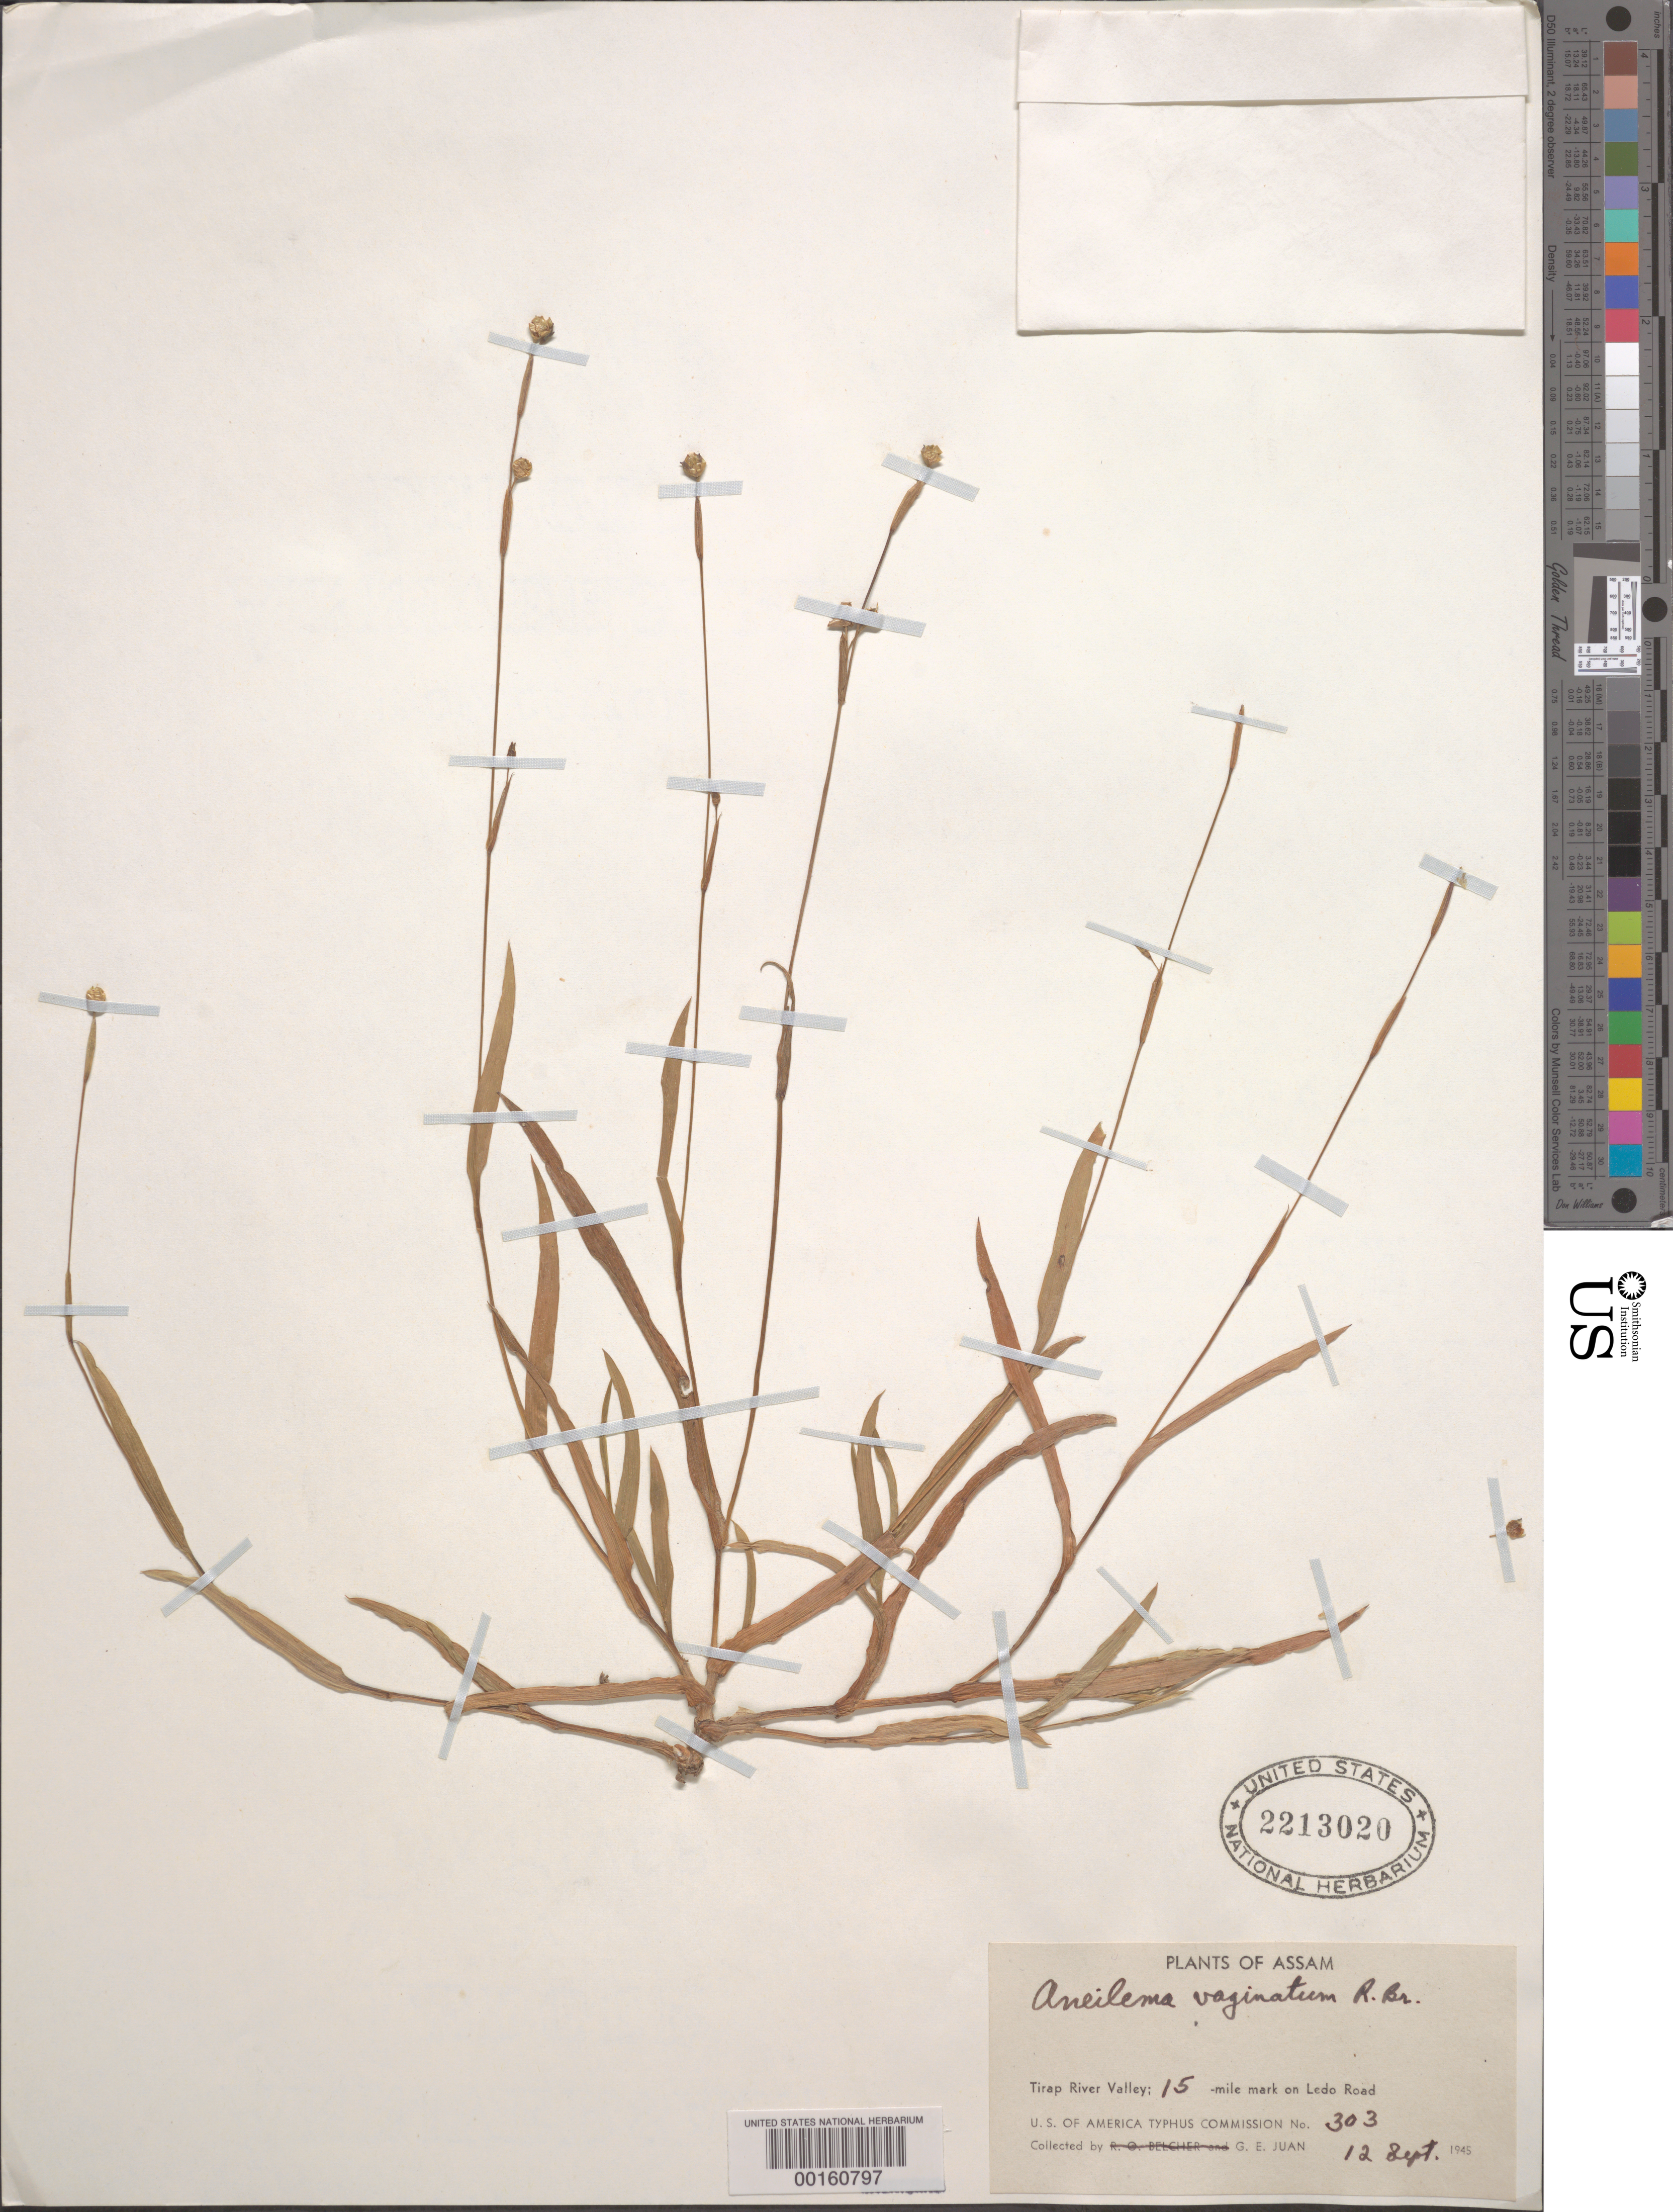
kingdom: Plantae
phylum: Tracheophyta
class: Liliopsida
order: Commelinales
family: Commelinaceae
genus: Murdannia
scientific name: Murdannia vaginata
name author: (L.) G. Brückn.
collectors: G. Juan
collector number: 303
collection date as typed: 12 Sep 1945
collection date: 1945-09-12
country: India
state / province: Assam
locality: Tirap river valley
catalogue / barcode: US 2213020